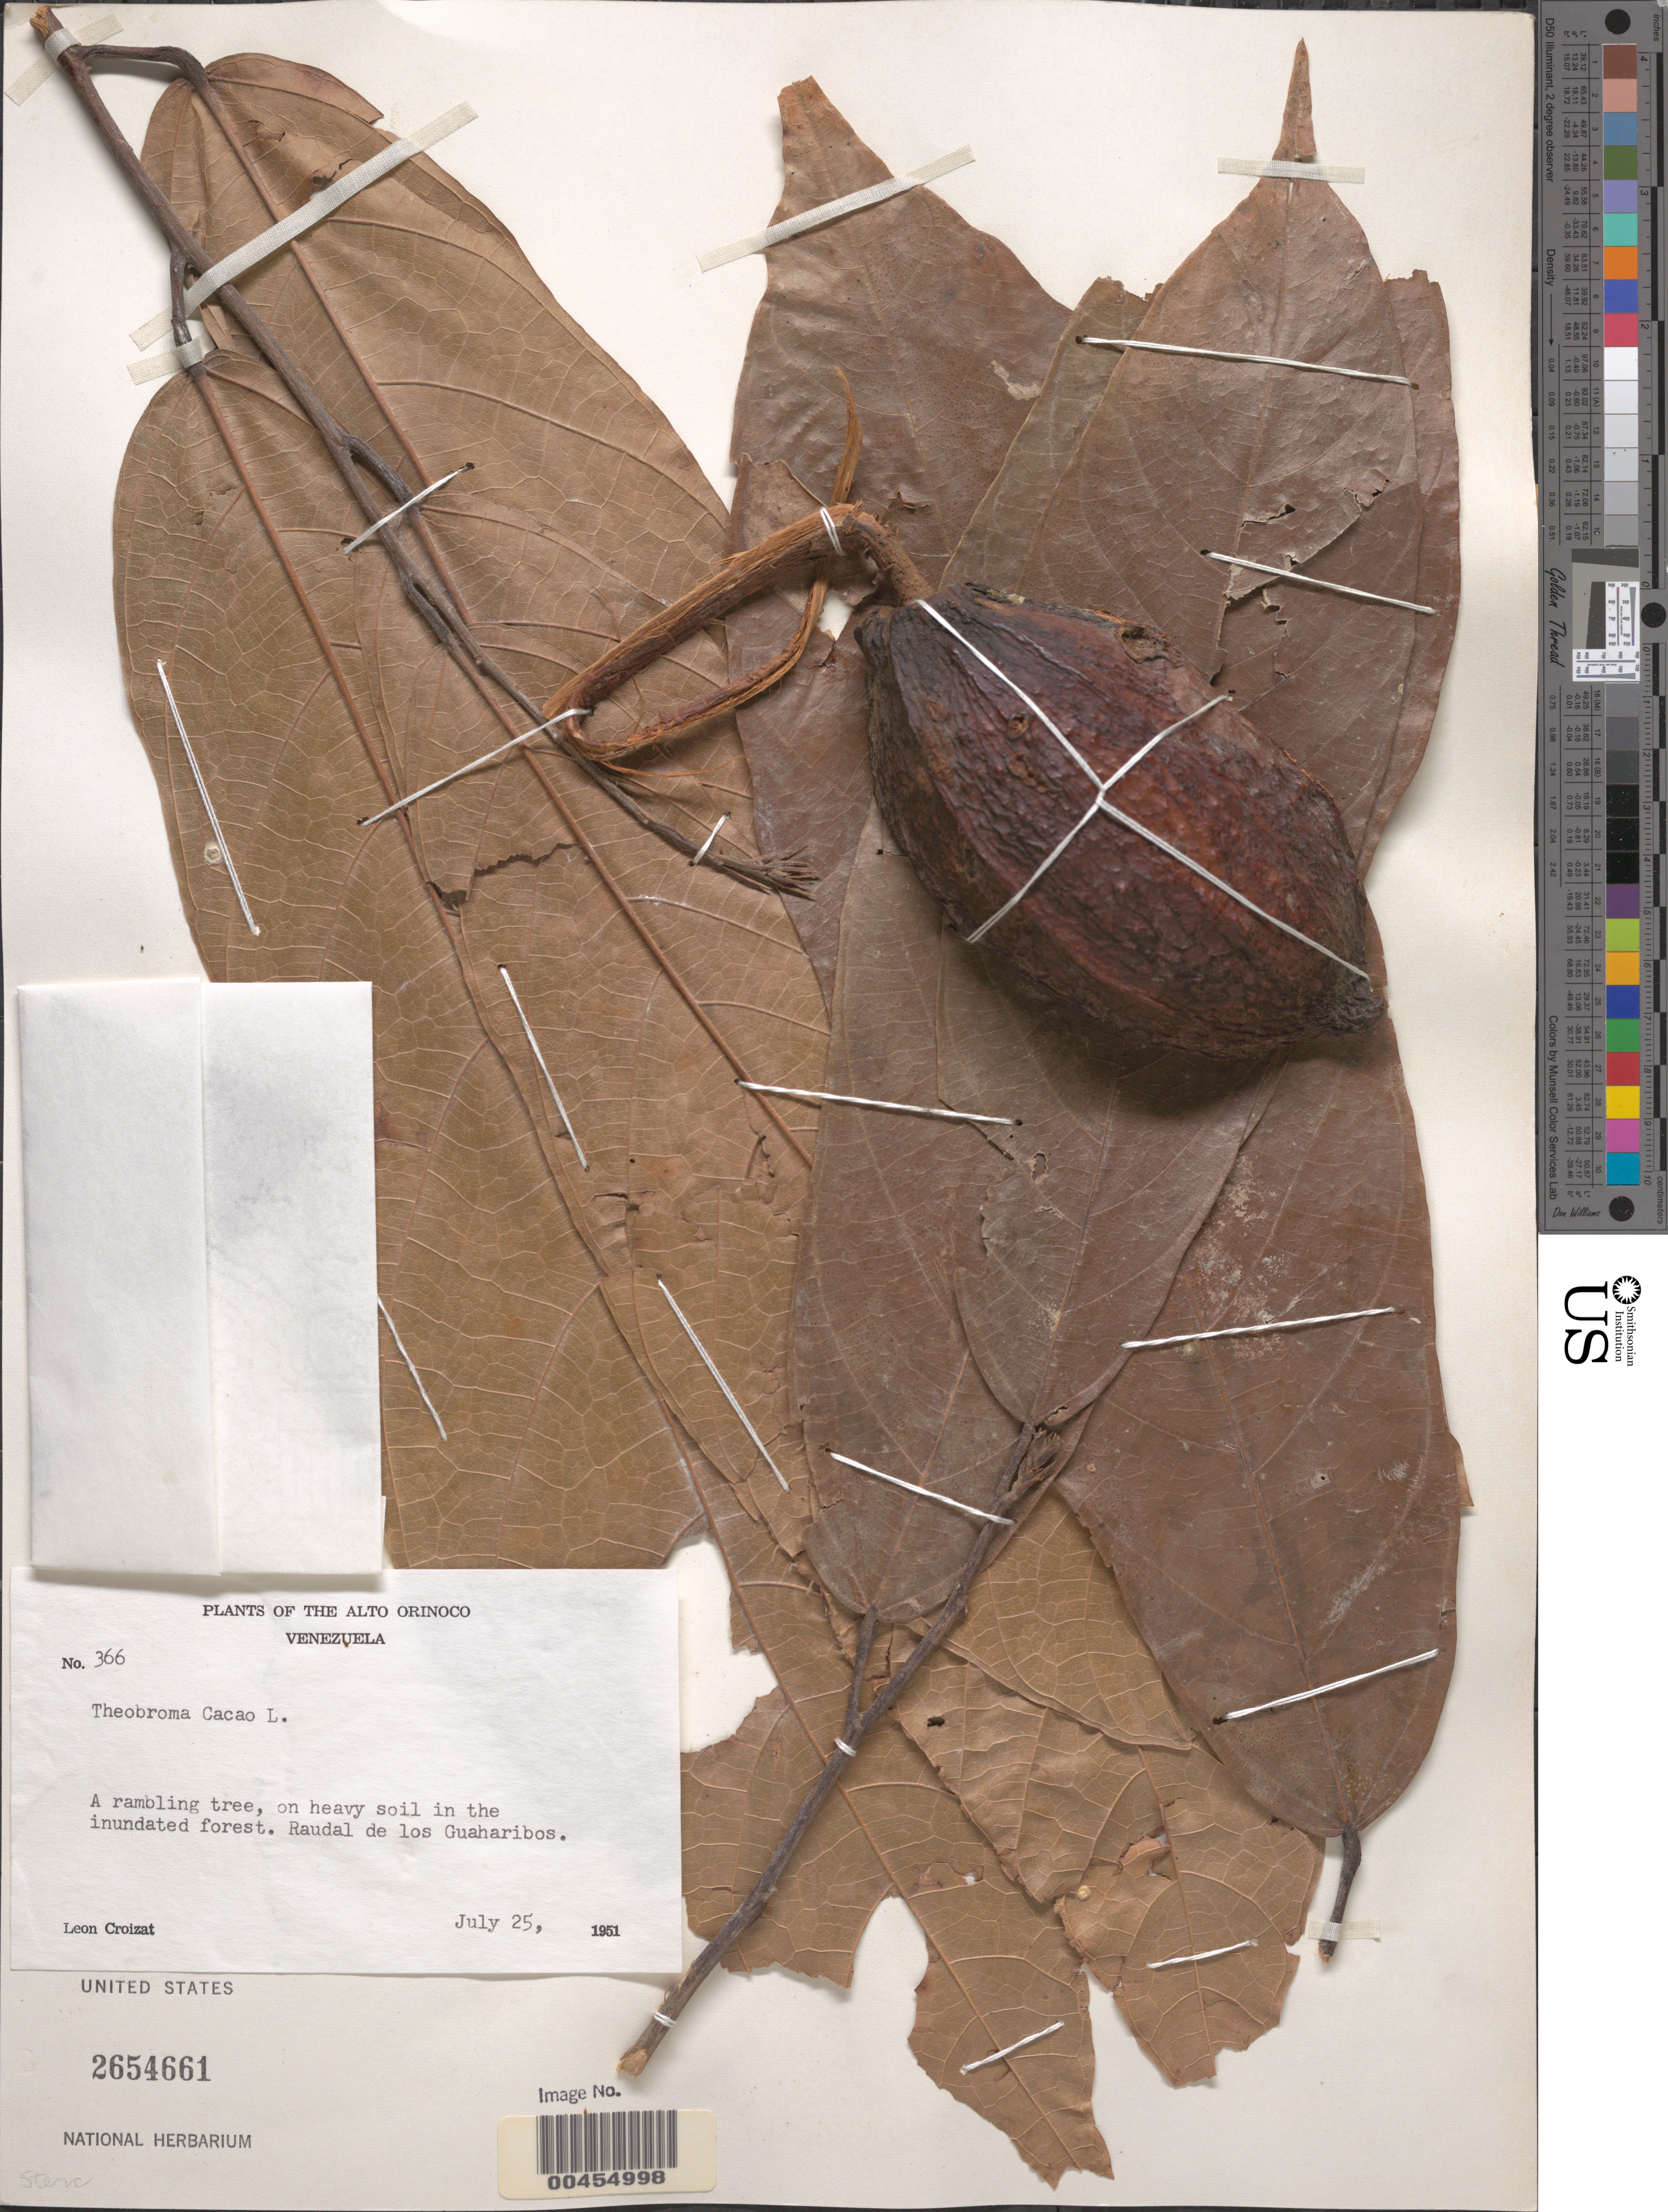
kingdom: Plantae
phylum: Tracheophyta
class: Magnoliopsida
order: Malvales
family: Malvaceae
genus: Theobroma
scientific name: Theobroma cacao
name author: L.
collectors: L. C. M. Croizat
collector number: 366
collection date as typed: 25 Jul 1951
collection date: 1951-07-25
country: Venezuela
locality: Raudal de los Guaharibos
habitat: inundated forest, heavy soil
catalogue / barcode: US 2654661